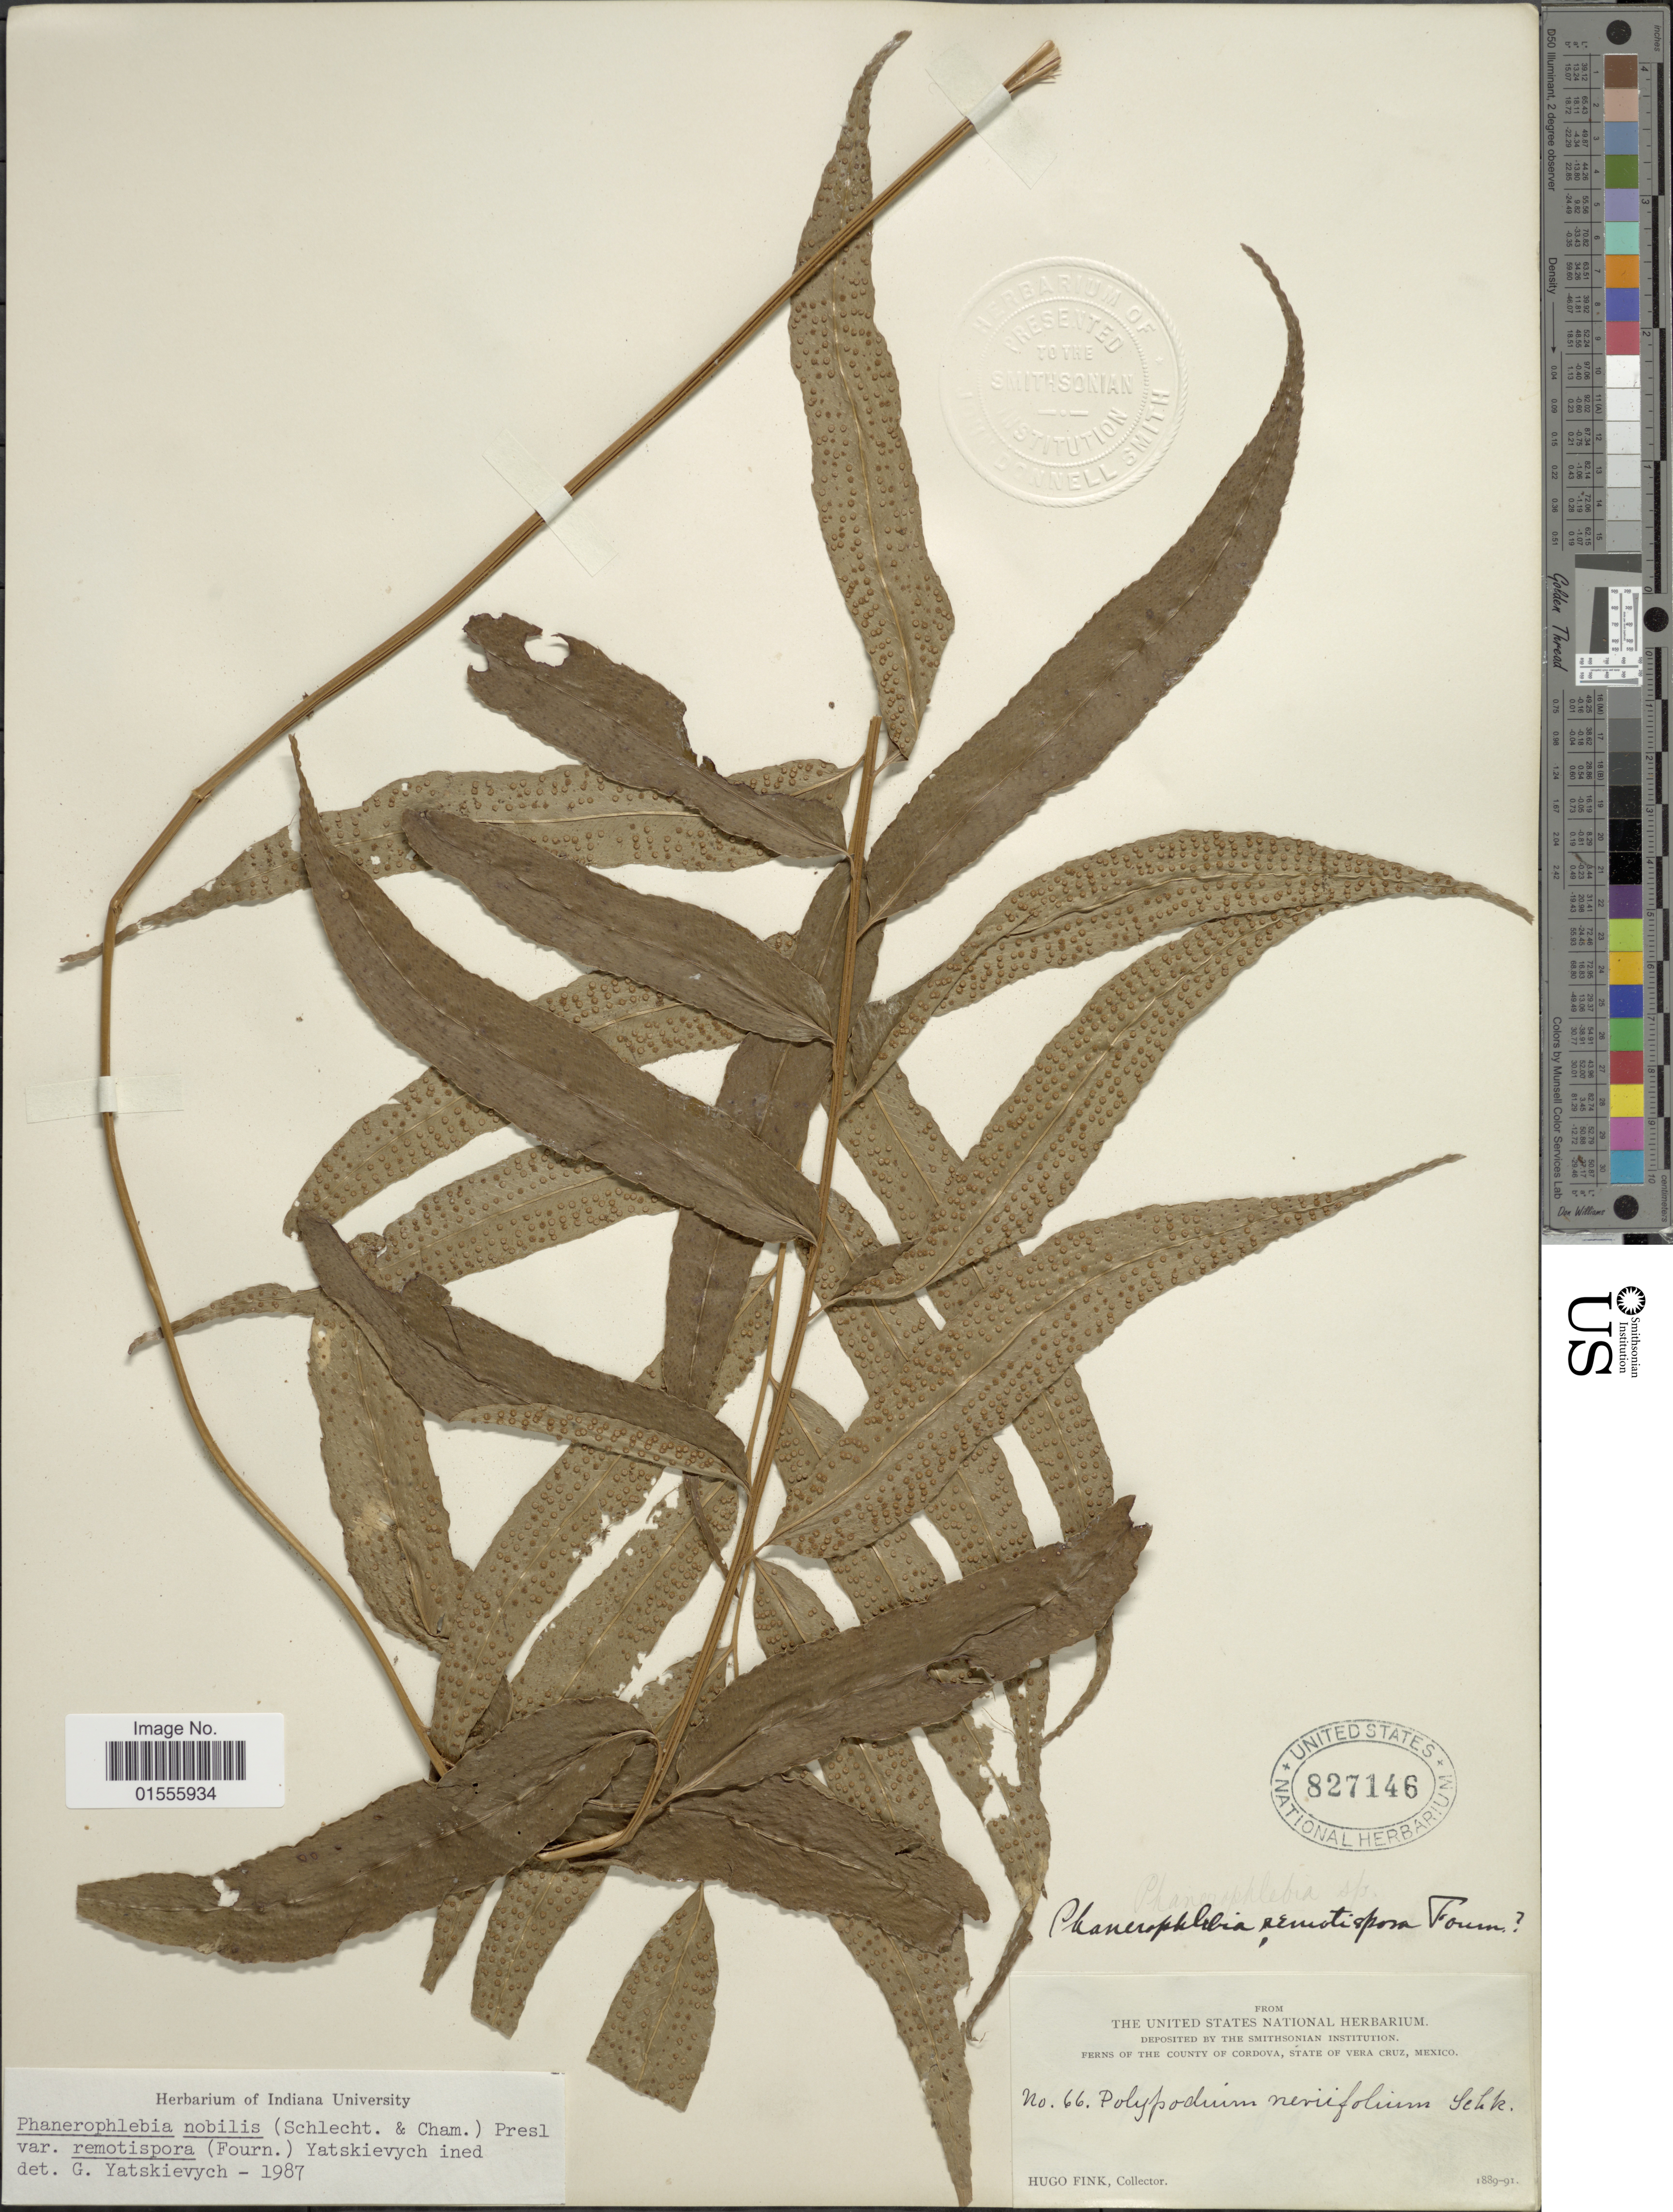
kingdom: Plantae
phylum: Tracheophyta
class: Polypodiopsida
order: Polypodiales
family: Dryopteridaceae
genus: Phanerophlebia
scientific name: Phanerophlebia remotispora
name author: E. Fourn.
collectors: H. Fink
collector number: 66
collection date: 1889/1891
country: Mexico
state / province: Veracruz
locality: The County of Cordova, State of Vera Cruz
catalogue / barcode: US 827146